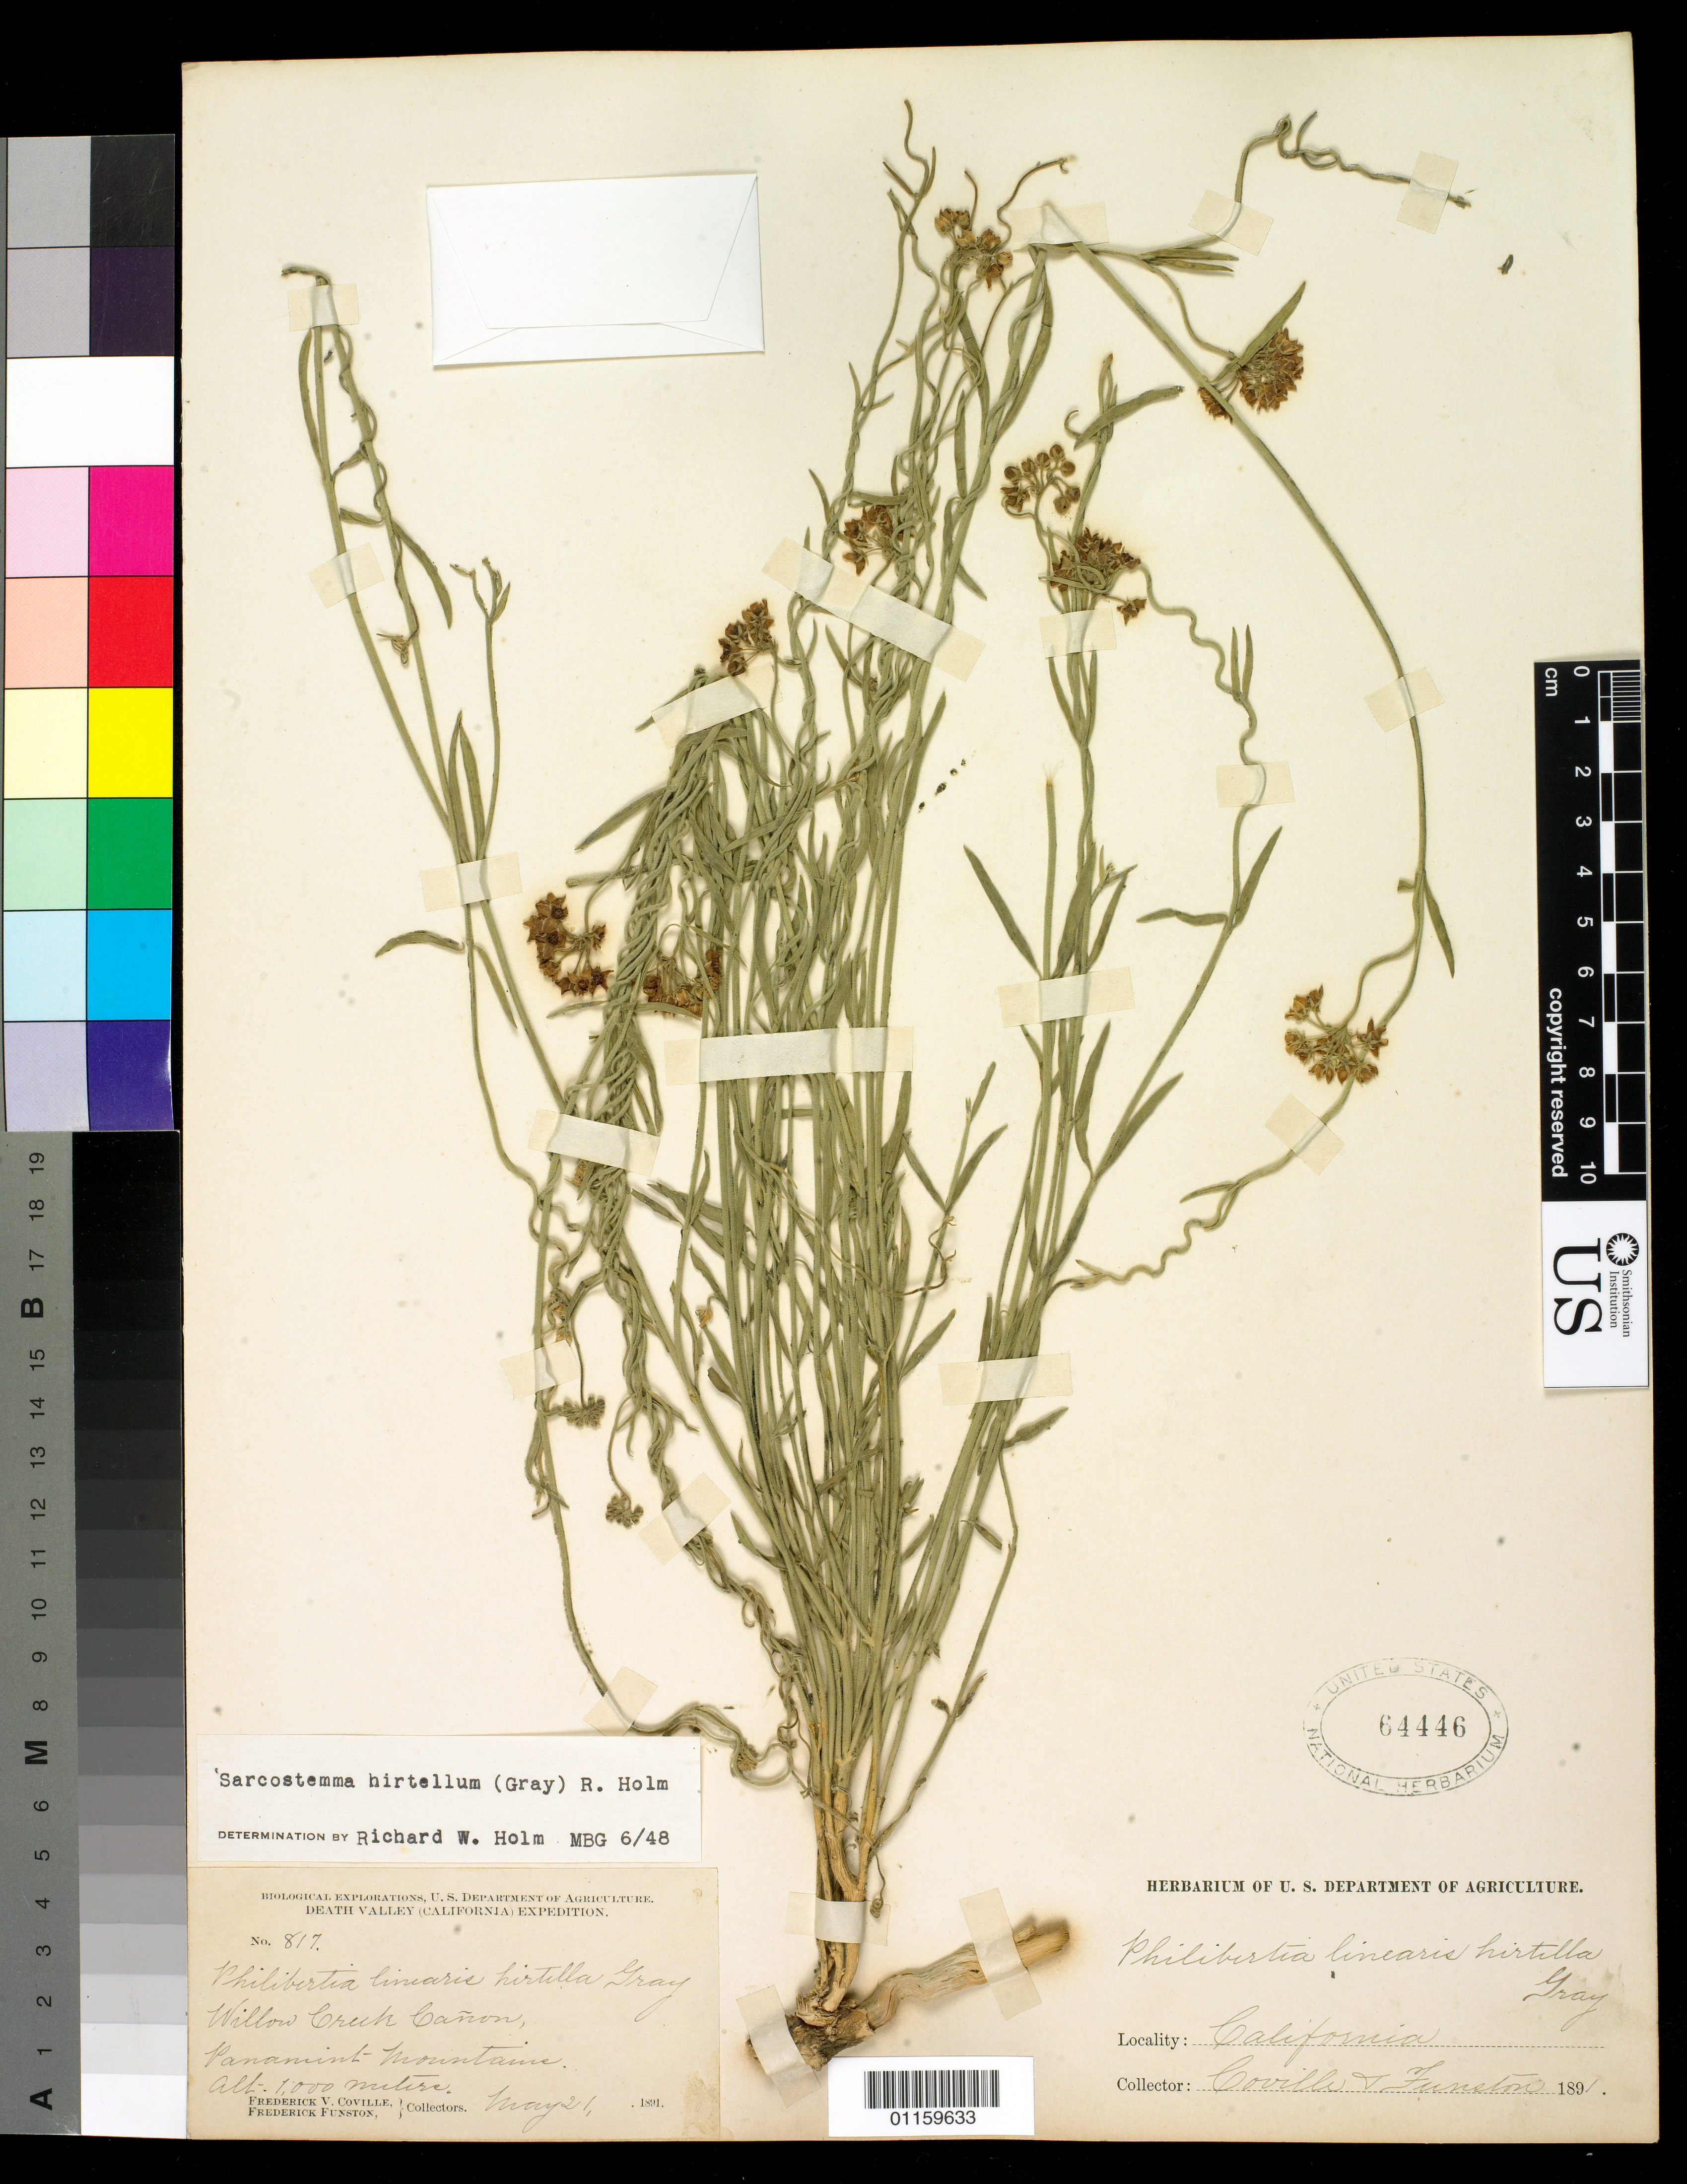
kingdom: Plantae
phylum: Tracheophyta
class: Magnoliopsida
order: Gentianales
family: Apocynaceae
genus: Sarcostemma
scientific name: Sarcostemma hirtellum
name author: (A. Gray) R.W. Holm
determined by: Holm, --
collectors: F. V. Coville & F. Funston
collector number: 817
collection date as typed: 21 May 1891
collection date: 1891-05-21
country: United States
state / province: California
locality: Willow Creek Canyon, Panamint Mts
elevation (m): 1000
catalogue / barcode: US 64446